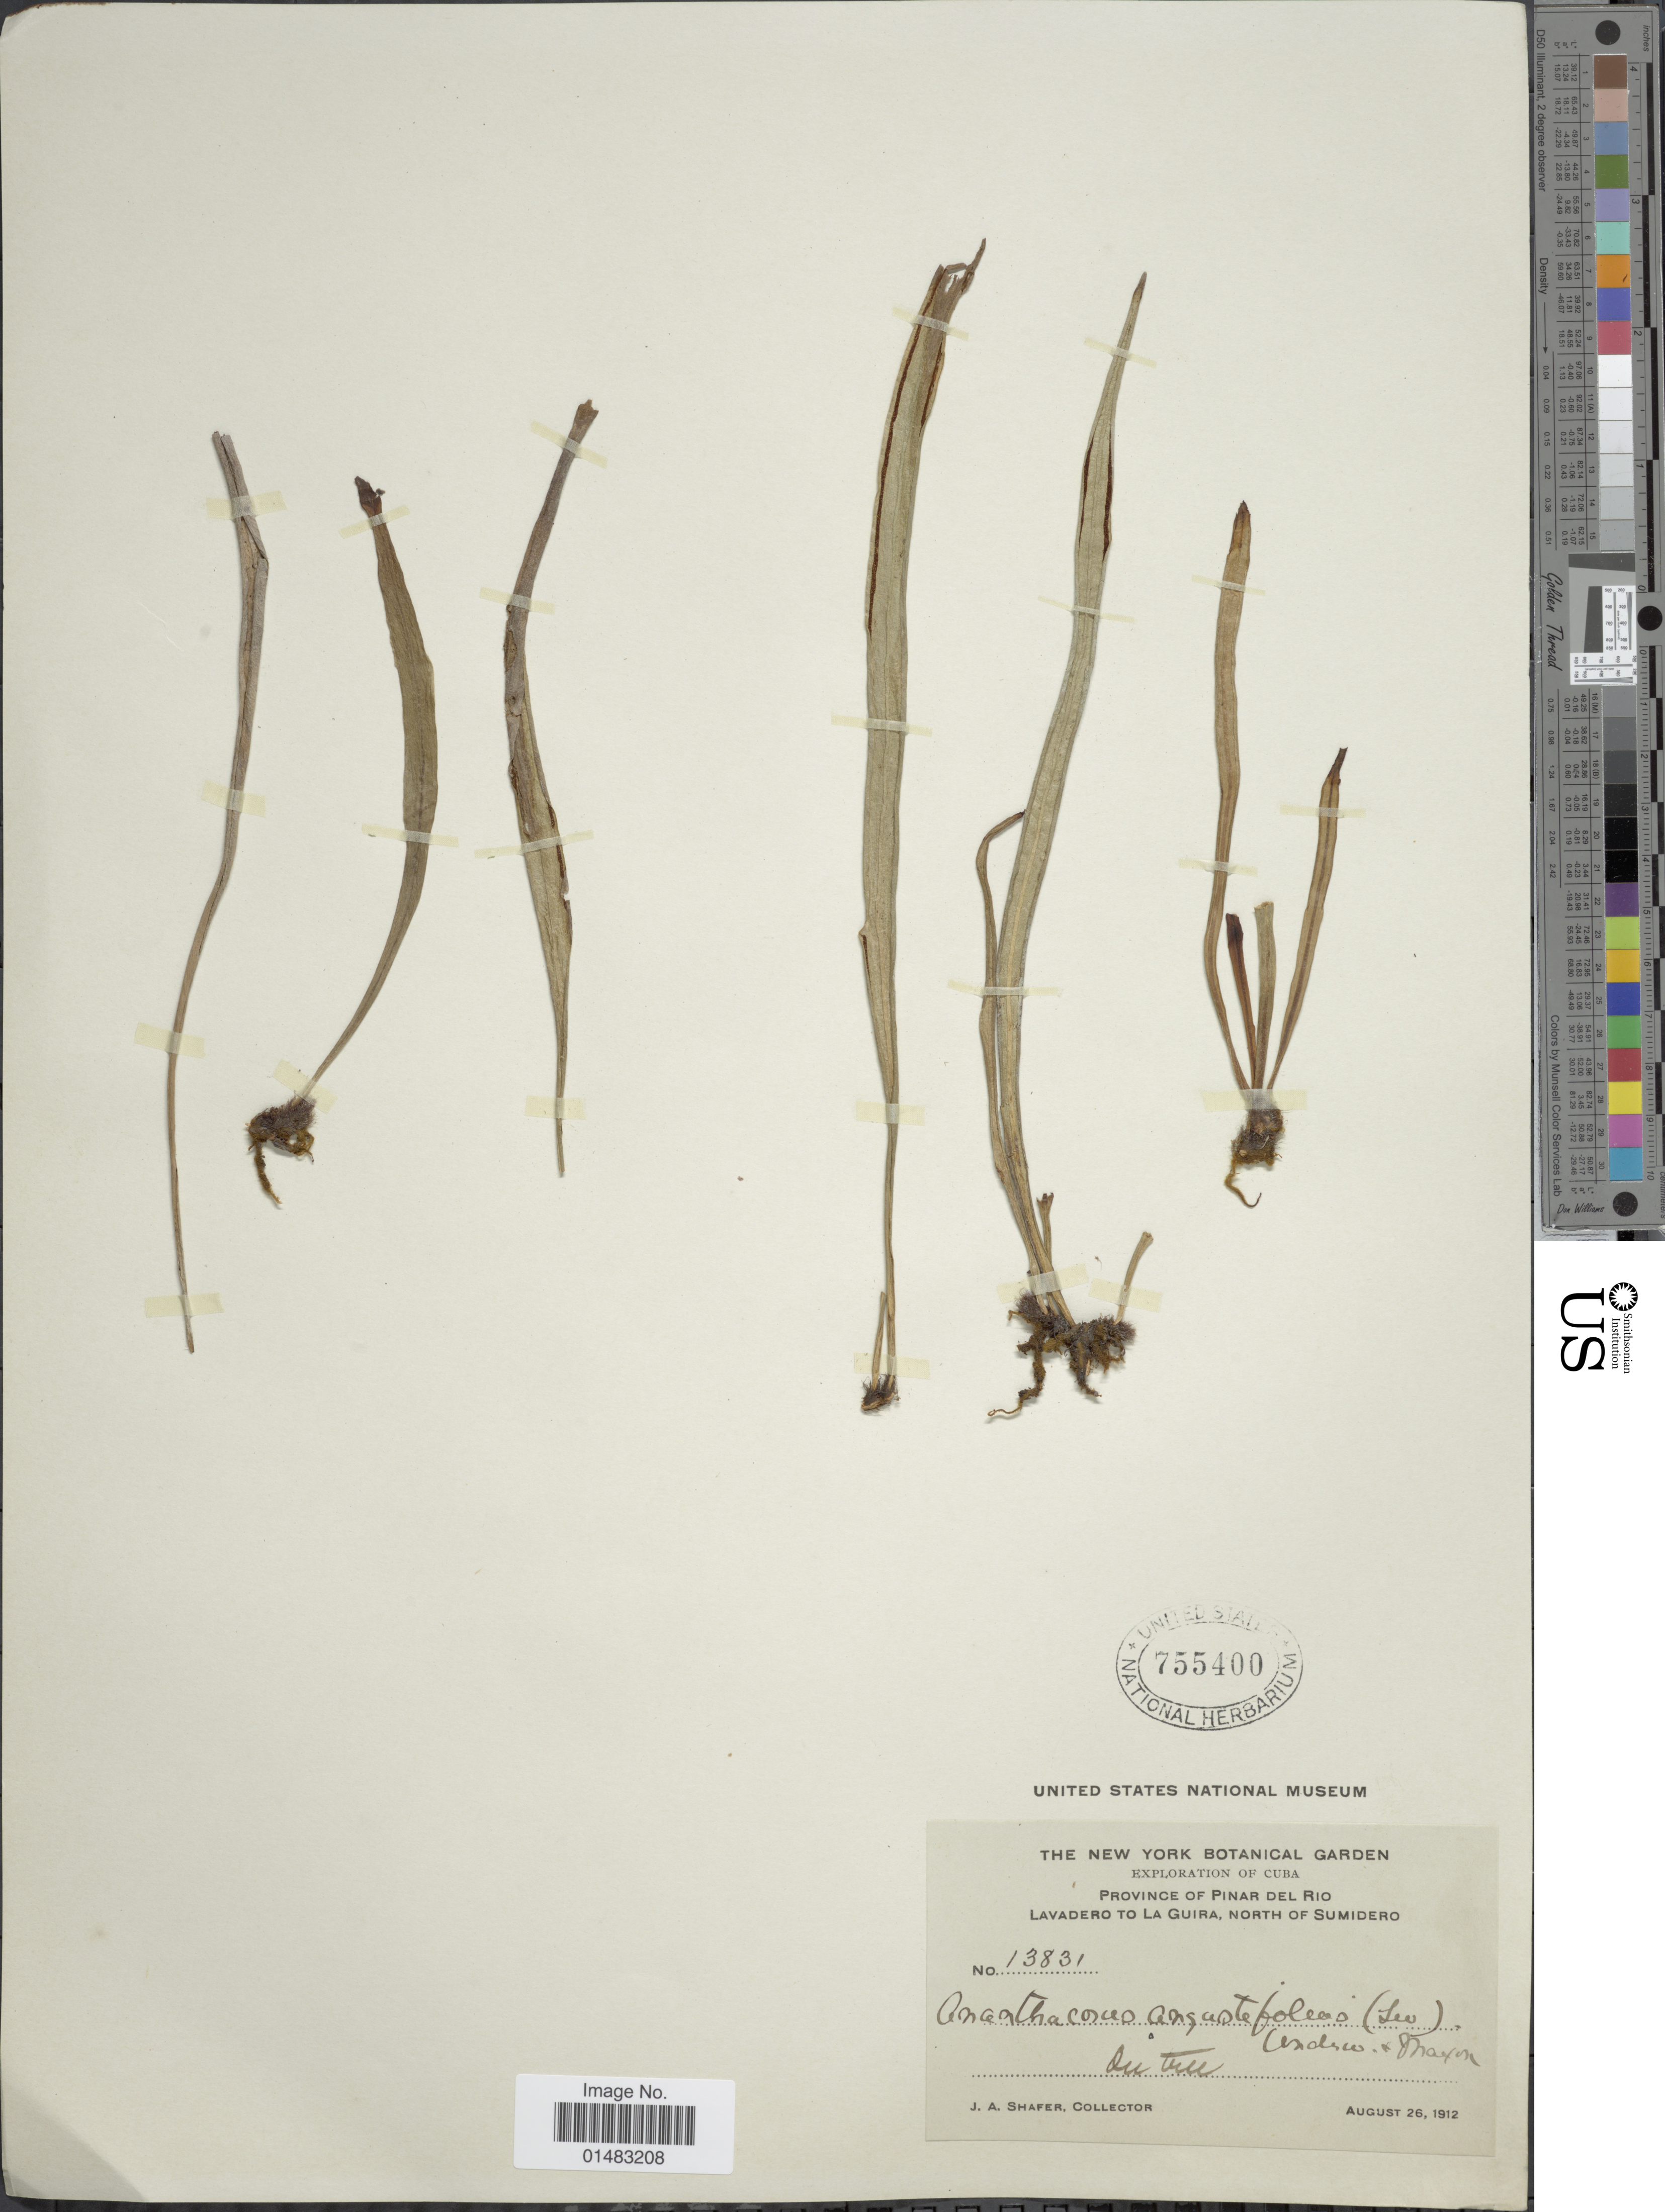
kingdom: Plantae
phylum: Tracheophyta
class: Polypodiopsida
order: Polypodiales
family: Pteridaceae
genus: Ananthacorus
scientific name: Ananthacorus angustifolius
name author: (Sw.) Underw. & Maxon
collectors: J. A. Shafer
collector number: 13831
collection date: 1912-08-26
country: Cuba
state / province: Pinar del Río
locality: Lavadero to La Guira, North of Sumidero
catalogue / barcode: US 755400